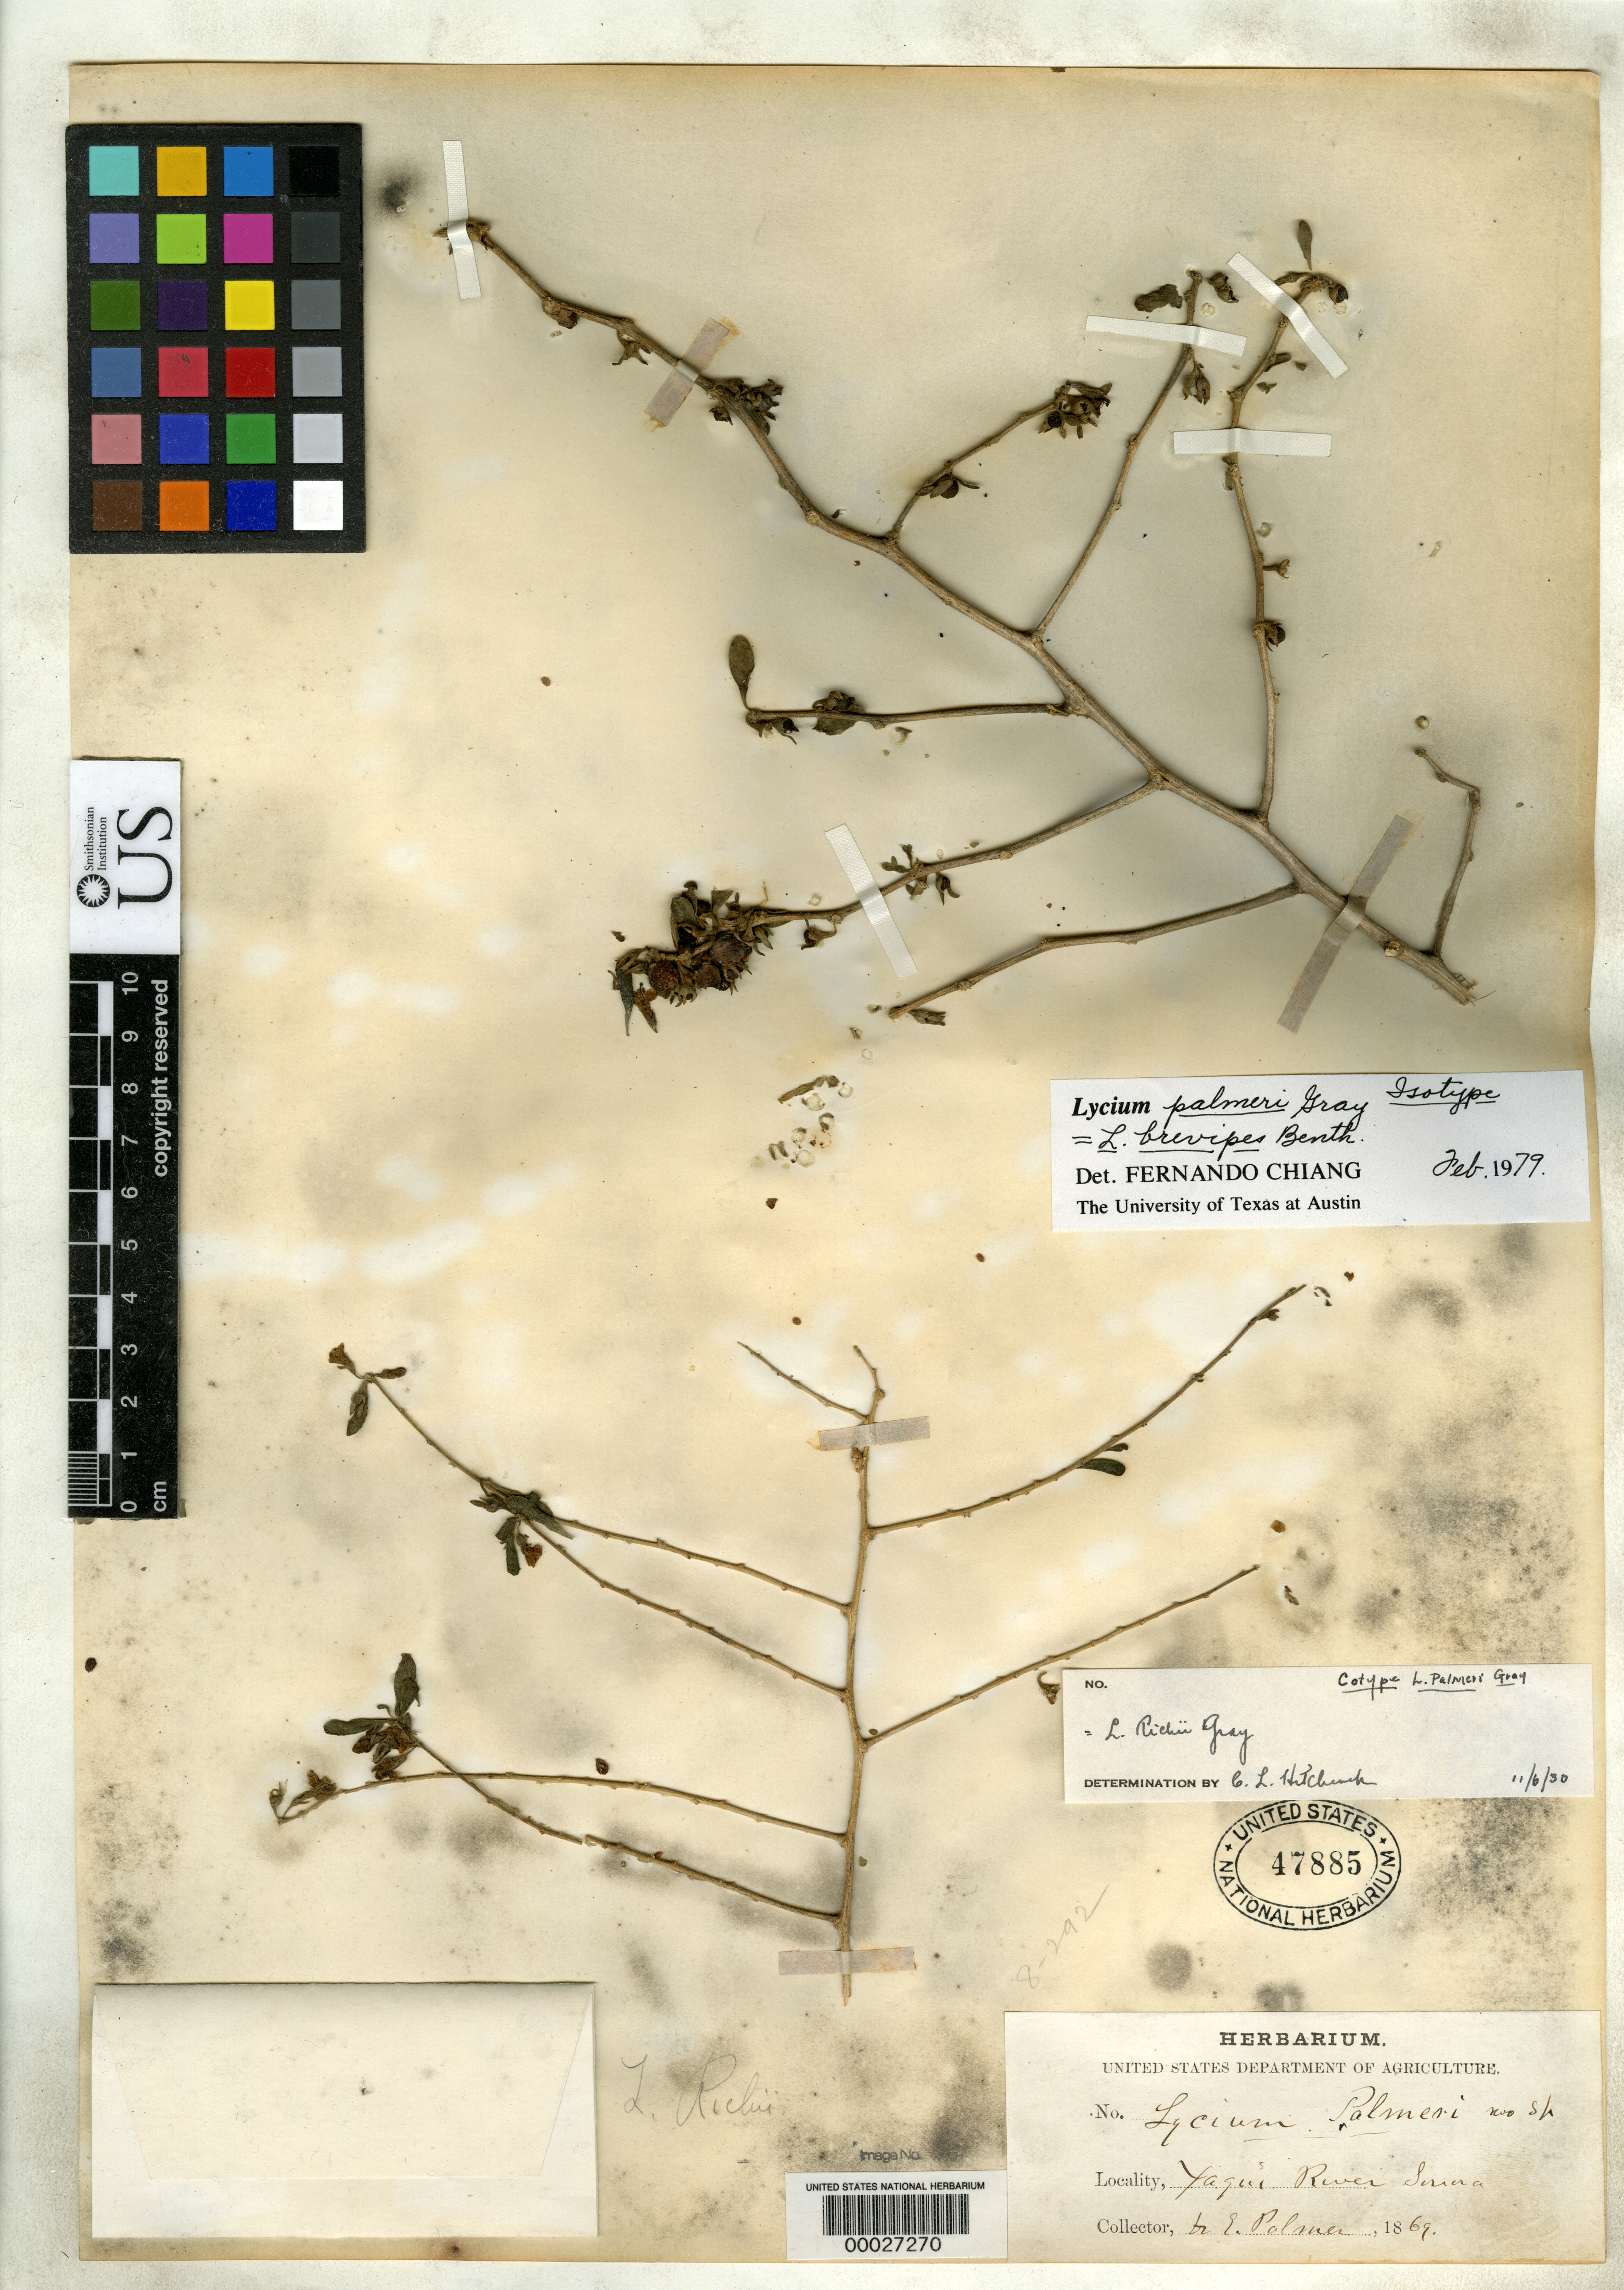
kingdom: Plantae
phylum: Tracheophyta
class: Magnoliopsida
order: Solanales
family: Solanaceae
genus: Lycium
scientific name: Lycium palmeri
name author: A. Gray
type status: Type Collection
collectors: E. Palmer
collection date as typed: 1869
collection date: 1869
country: Mexico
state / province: Sonora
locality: Yaqui River.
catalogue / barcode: US 47885